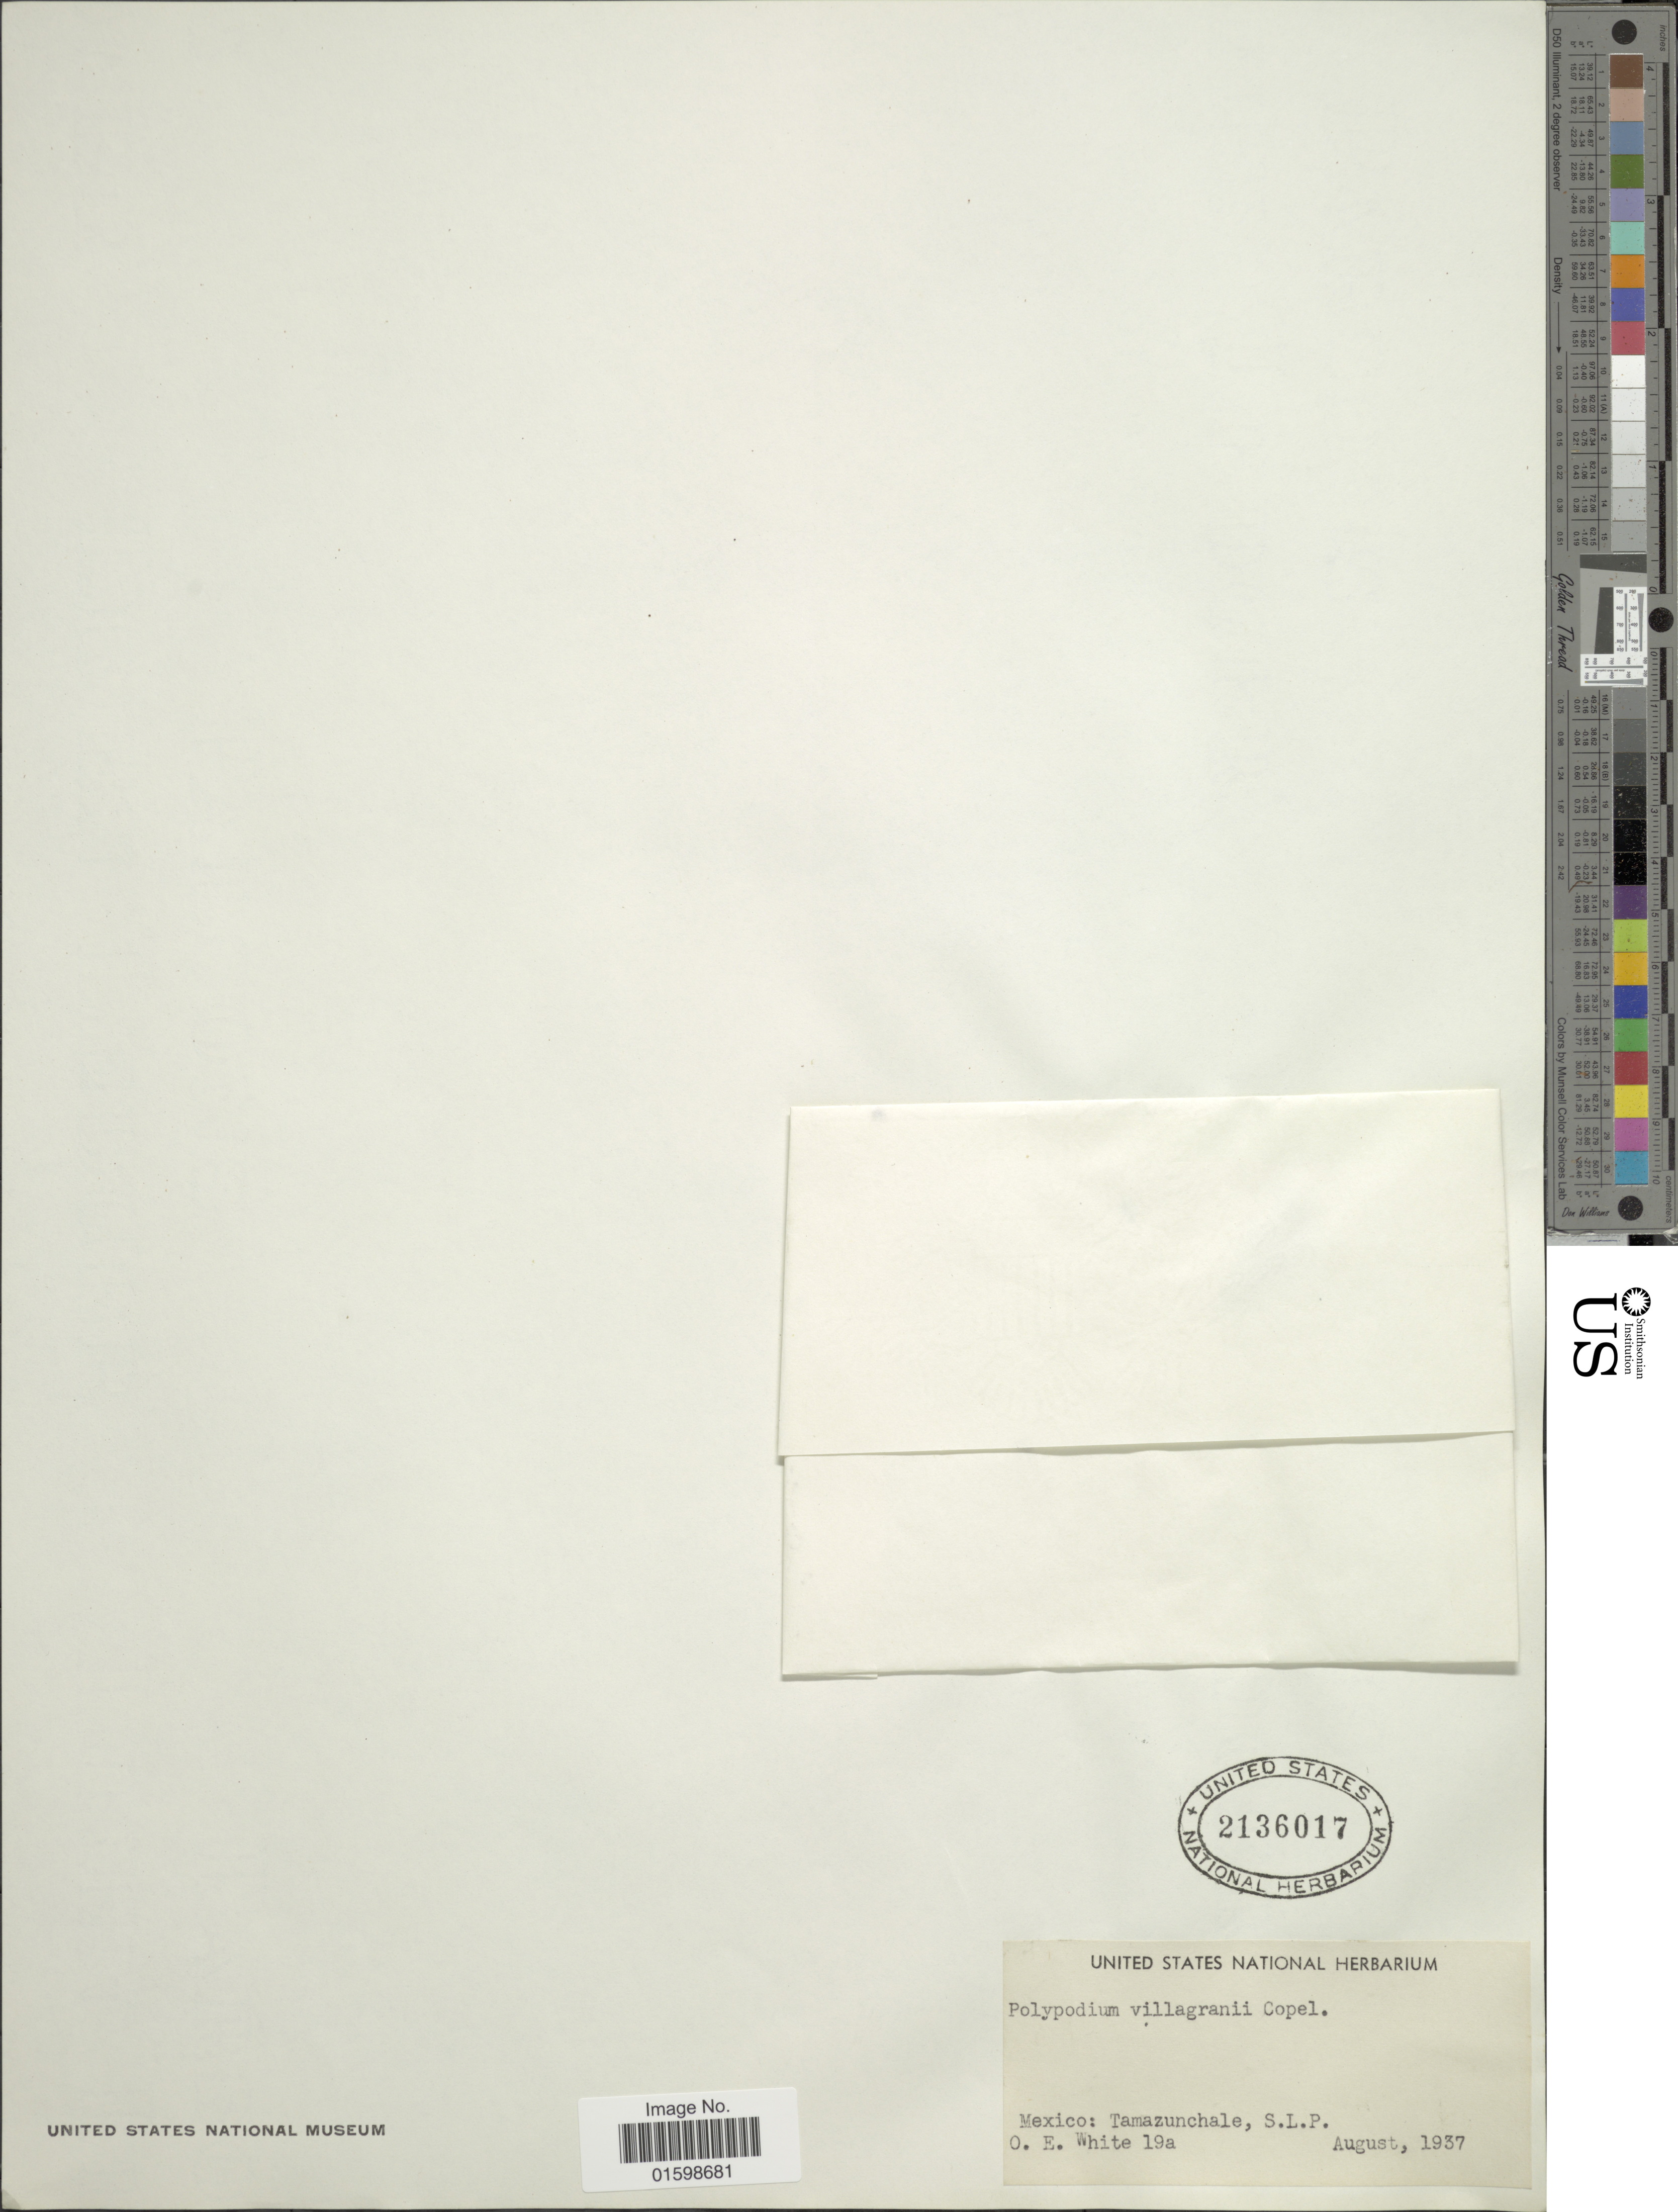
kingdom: Plantae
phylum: Tracheophyta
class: Polypodiopsida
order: Polypodiales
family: Polypodiaceae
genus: Pleopeltis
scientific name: Pleopeltis villagranii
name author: (Copel.) A.R. Sm. & Tejero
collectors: O. E. White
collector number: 19a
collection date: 1937-08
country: Mexico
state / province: San Luis Potosí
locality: Tamazunchale, S. L. P.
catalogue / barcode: US 2136017